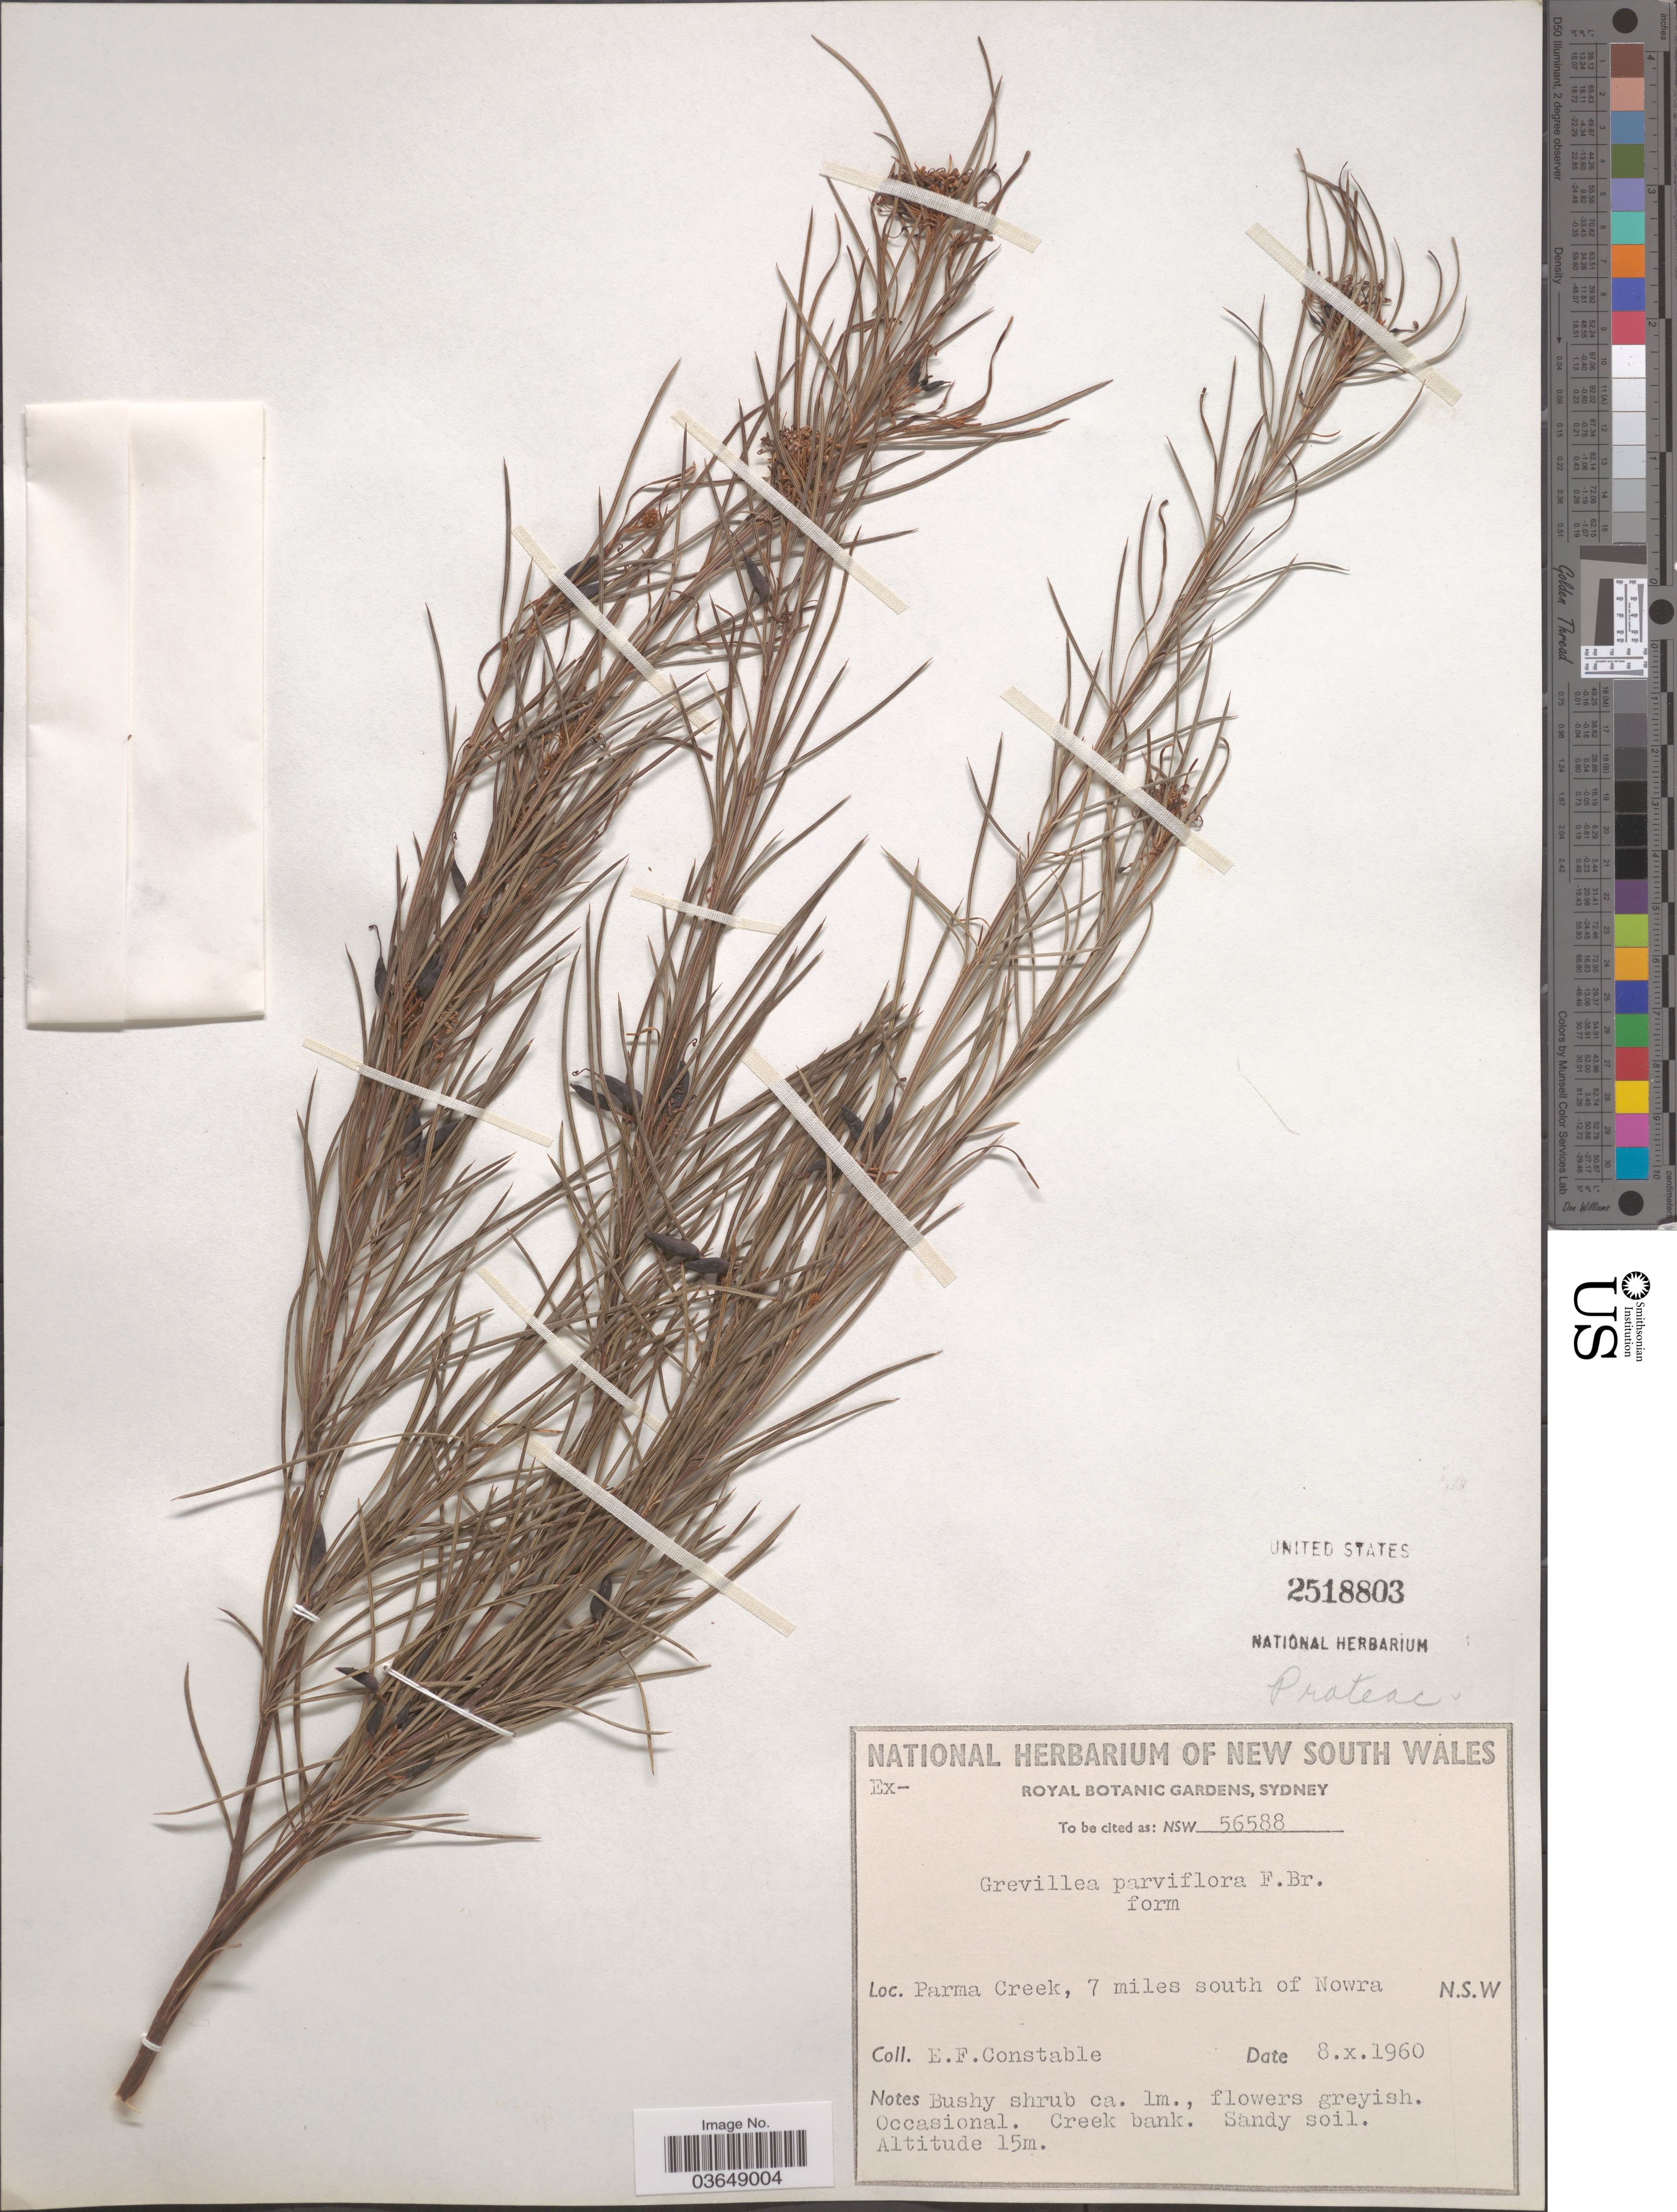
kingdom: Plantae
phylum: Tracheophyta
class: Magnoliopsida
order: Proteales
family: Proteaceae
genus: Grevillea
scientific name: Grevillea parviflora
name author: R. Br.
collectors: E. F. Constable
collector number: NSW56588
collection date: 1960-10-08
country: Australia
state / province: New South Wales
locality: Parma Creek, 7 miles south of Nowra.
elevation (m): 15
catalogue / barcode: US 2518803